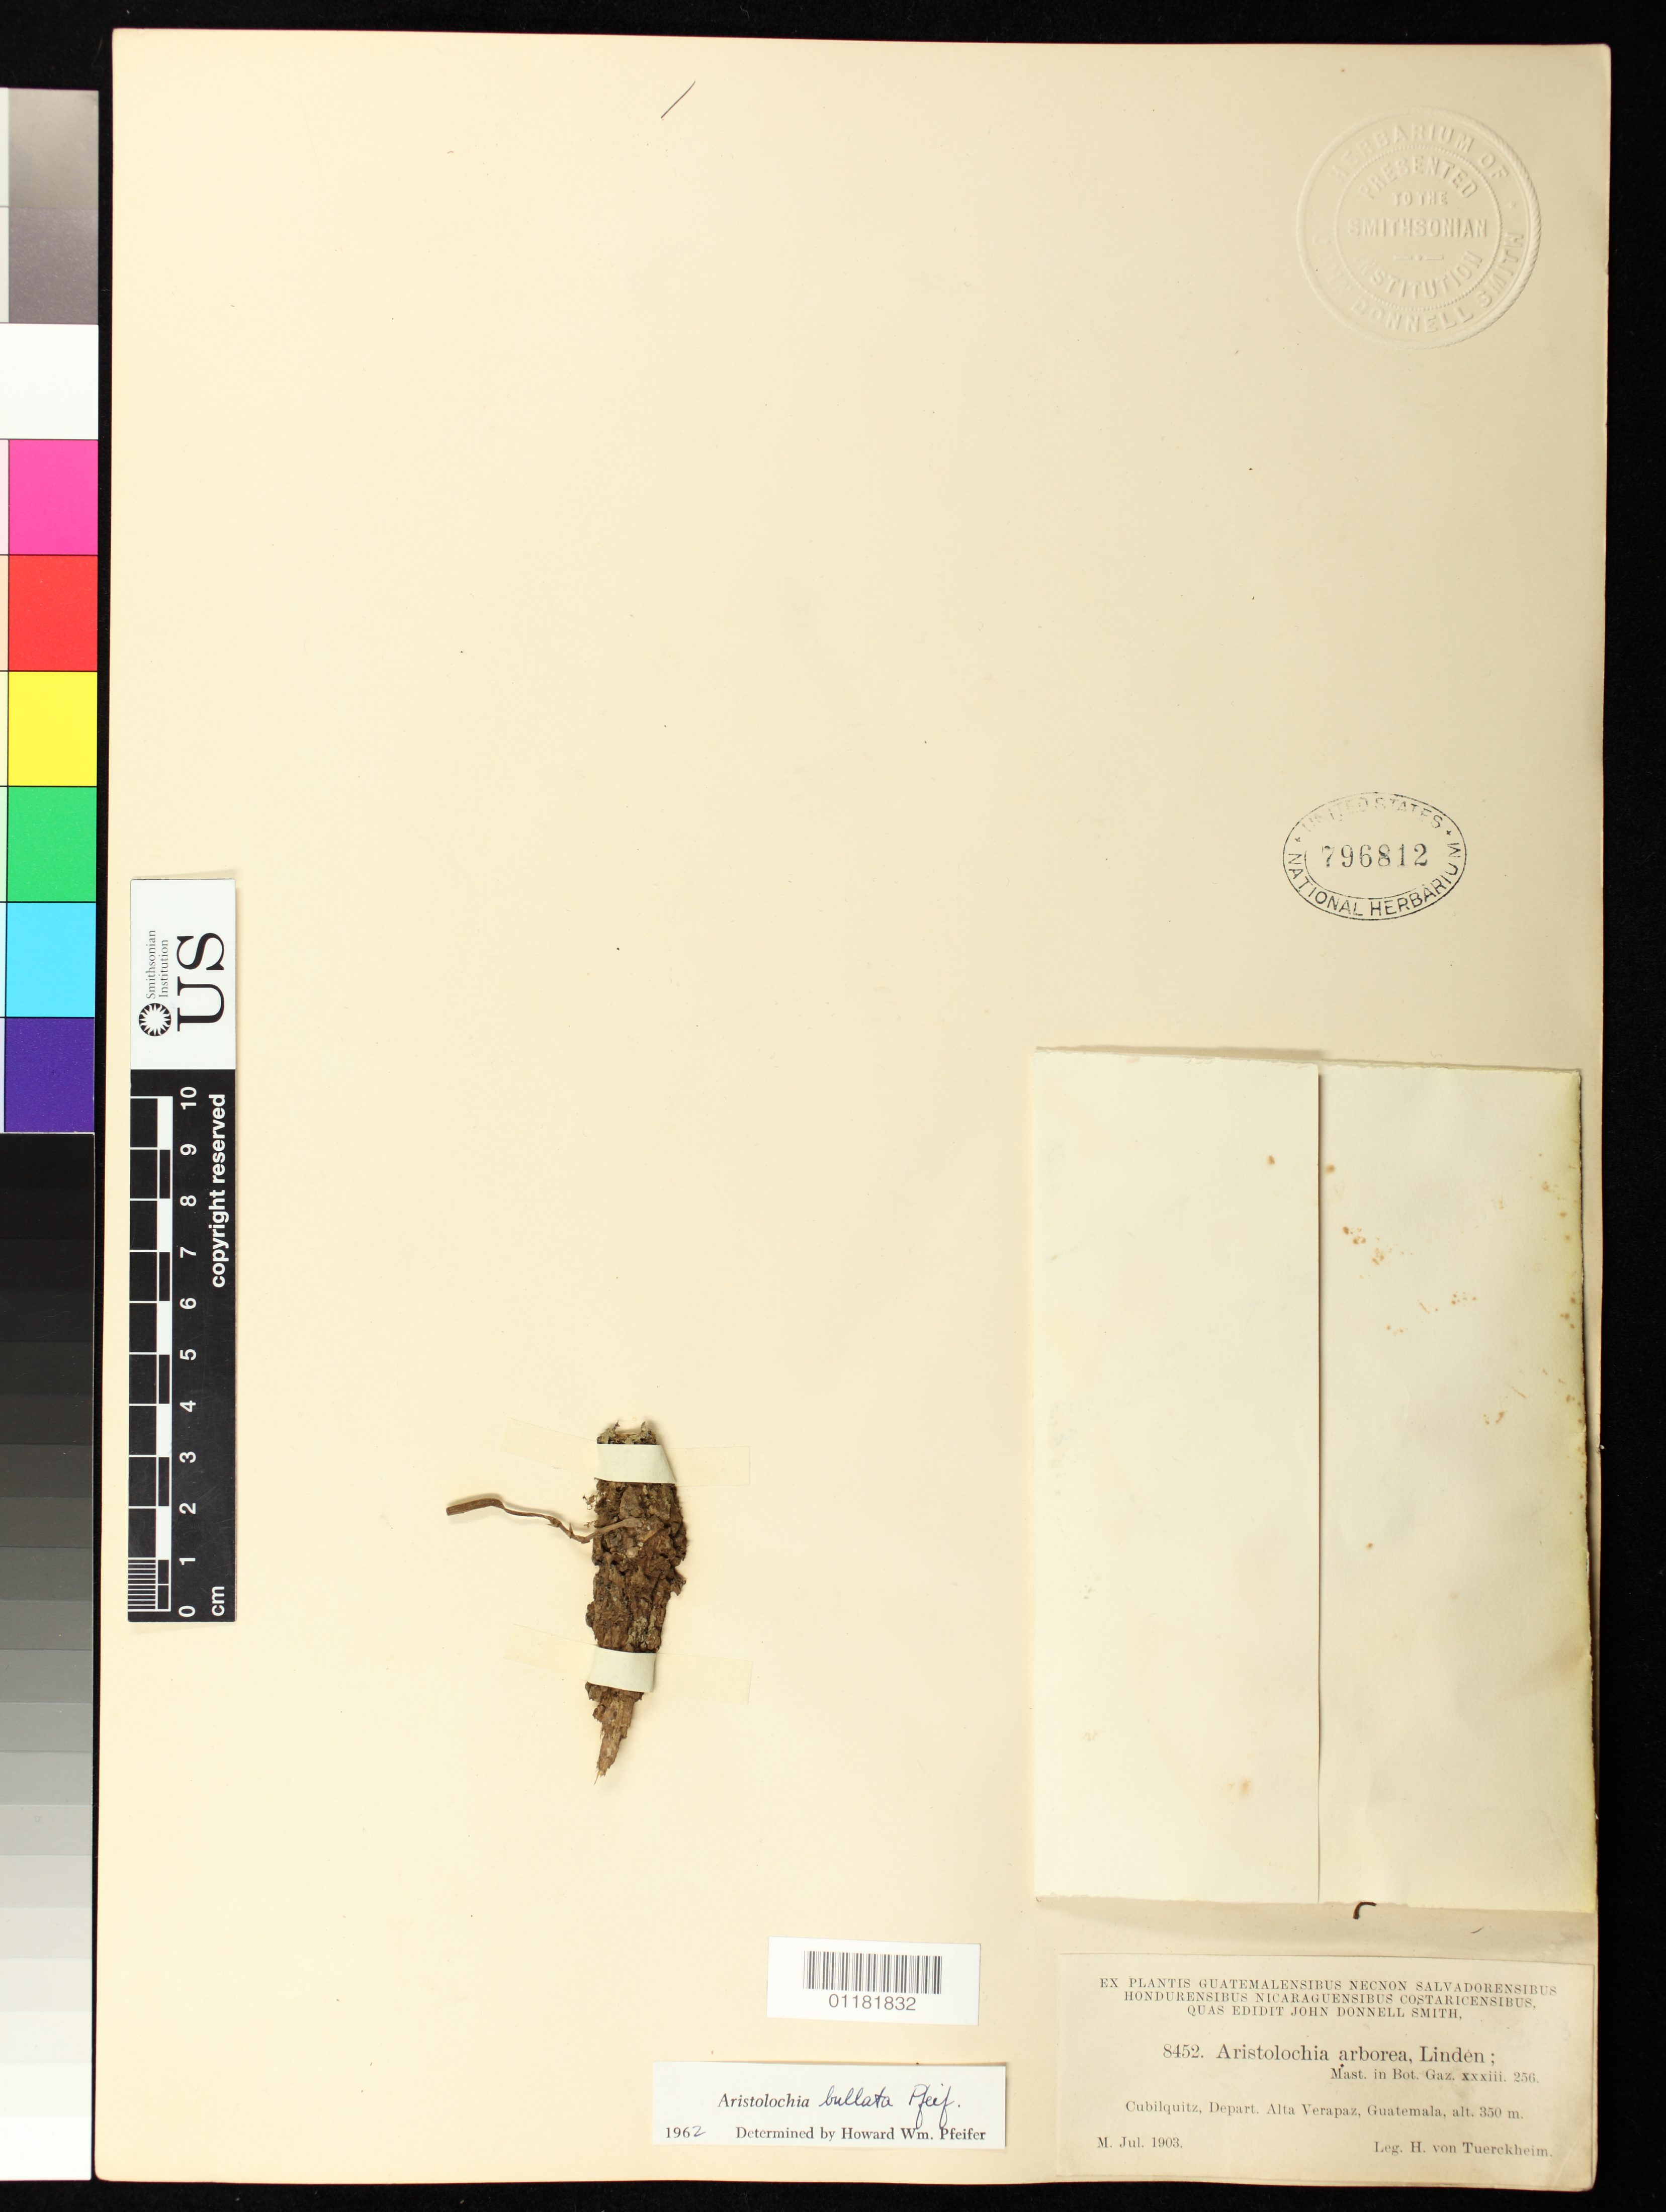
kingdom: Plantae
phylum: Tracheophyta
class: Magnoliopsida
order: Piperales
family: Aristolochiaceae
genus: Aristolochia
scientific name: Aristolochia bullata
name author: Pfeifer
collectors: H. von Türckheim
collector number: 8452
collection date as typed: Jul 1903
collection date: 1903-07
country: Guatemala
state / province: Alta Verapaz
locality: Cubilquitz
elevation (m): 350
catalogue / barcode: US 796812